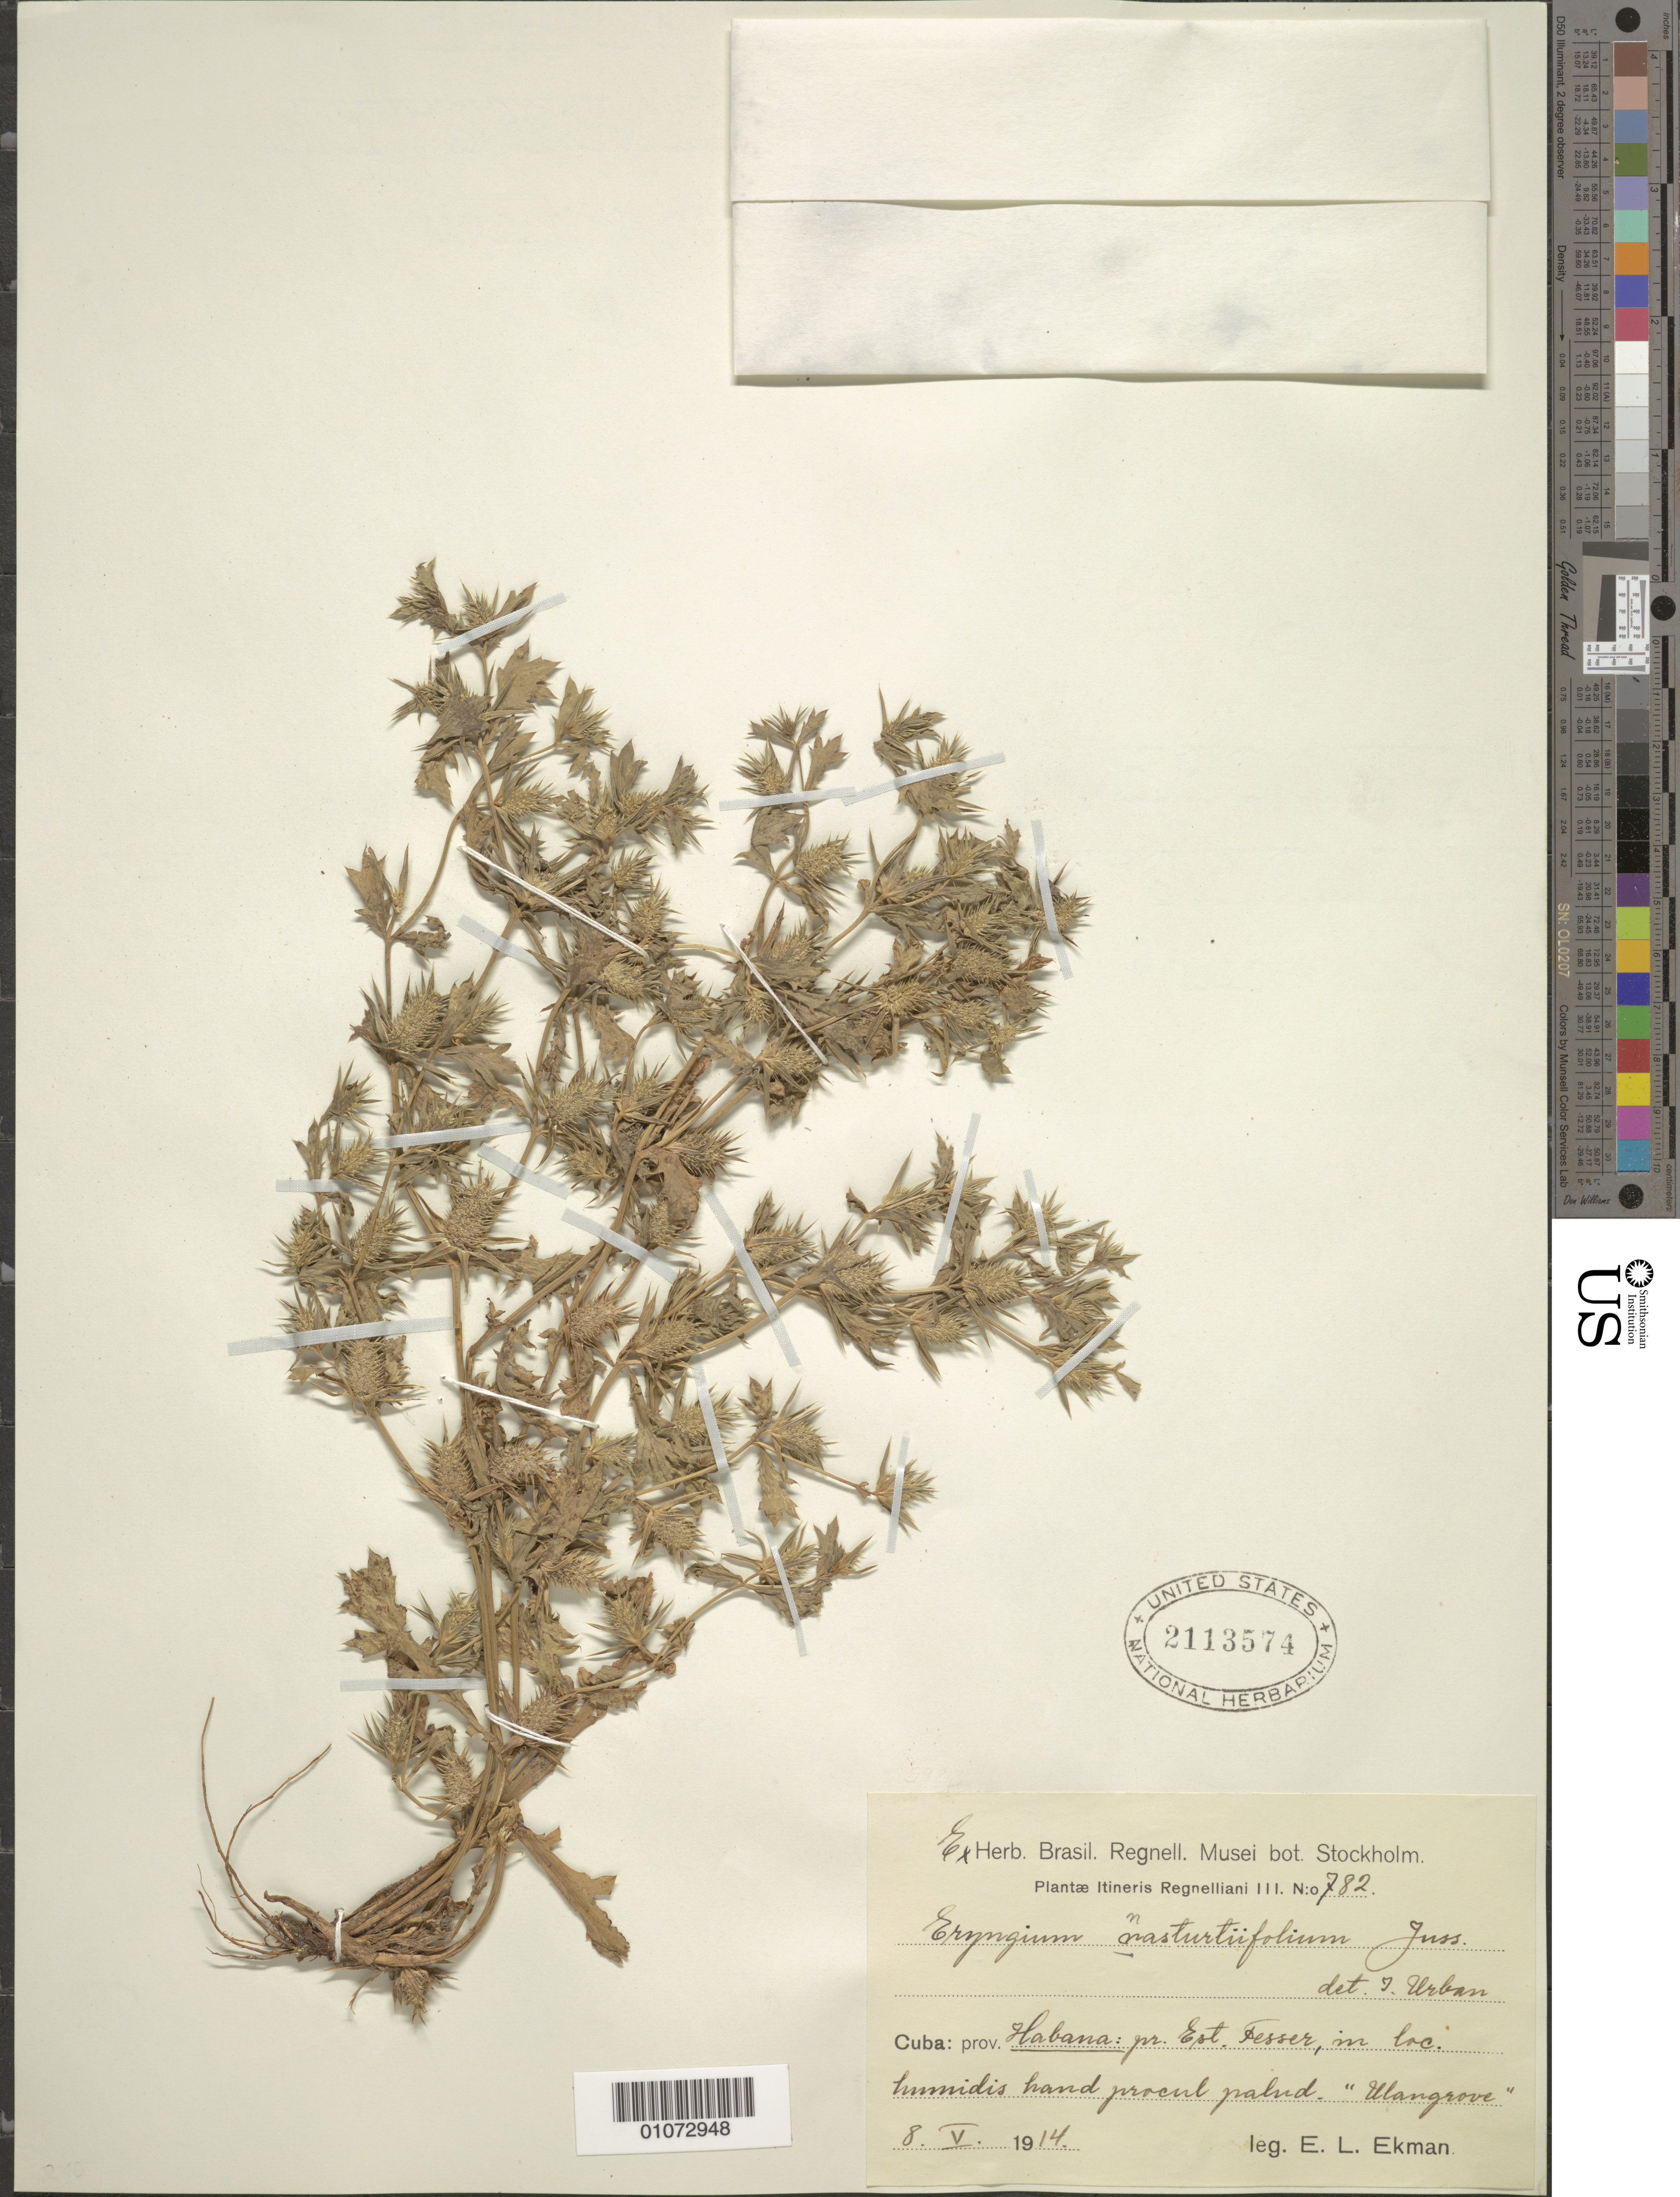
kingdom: Plantae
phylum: Tracheophyta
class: Magnoliopsida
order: Apiales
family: Apiaceae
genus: Eryngium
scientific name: Eryngium nasturtiifolium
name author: Juss. ex F. Delaroche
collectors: E. L. Ekman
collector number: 782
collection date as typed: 08 May 1914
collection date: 1914-05-08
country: Cuba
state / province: La Habana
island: Cuba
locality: La Habana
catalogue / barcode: US 2113574